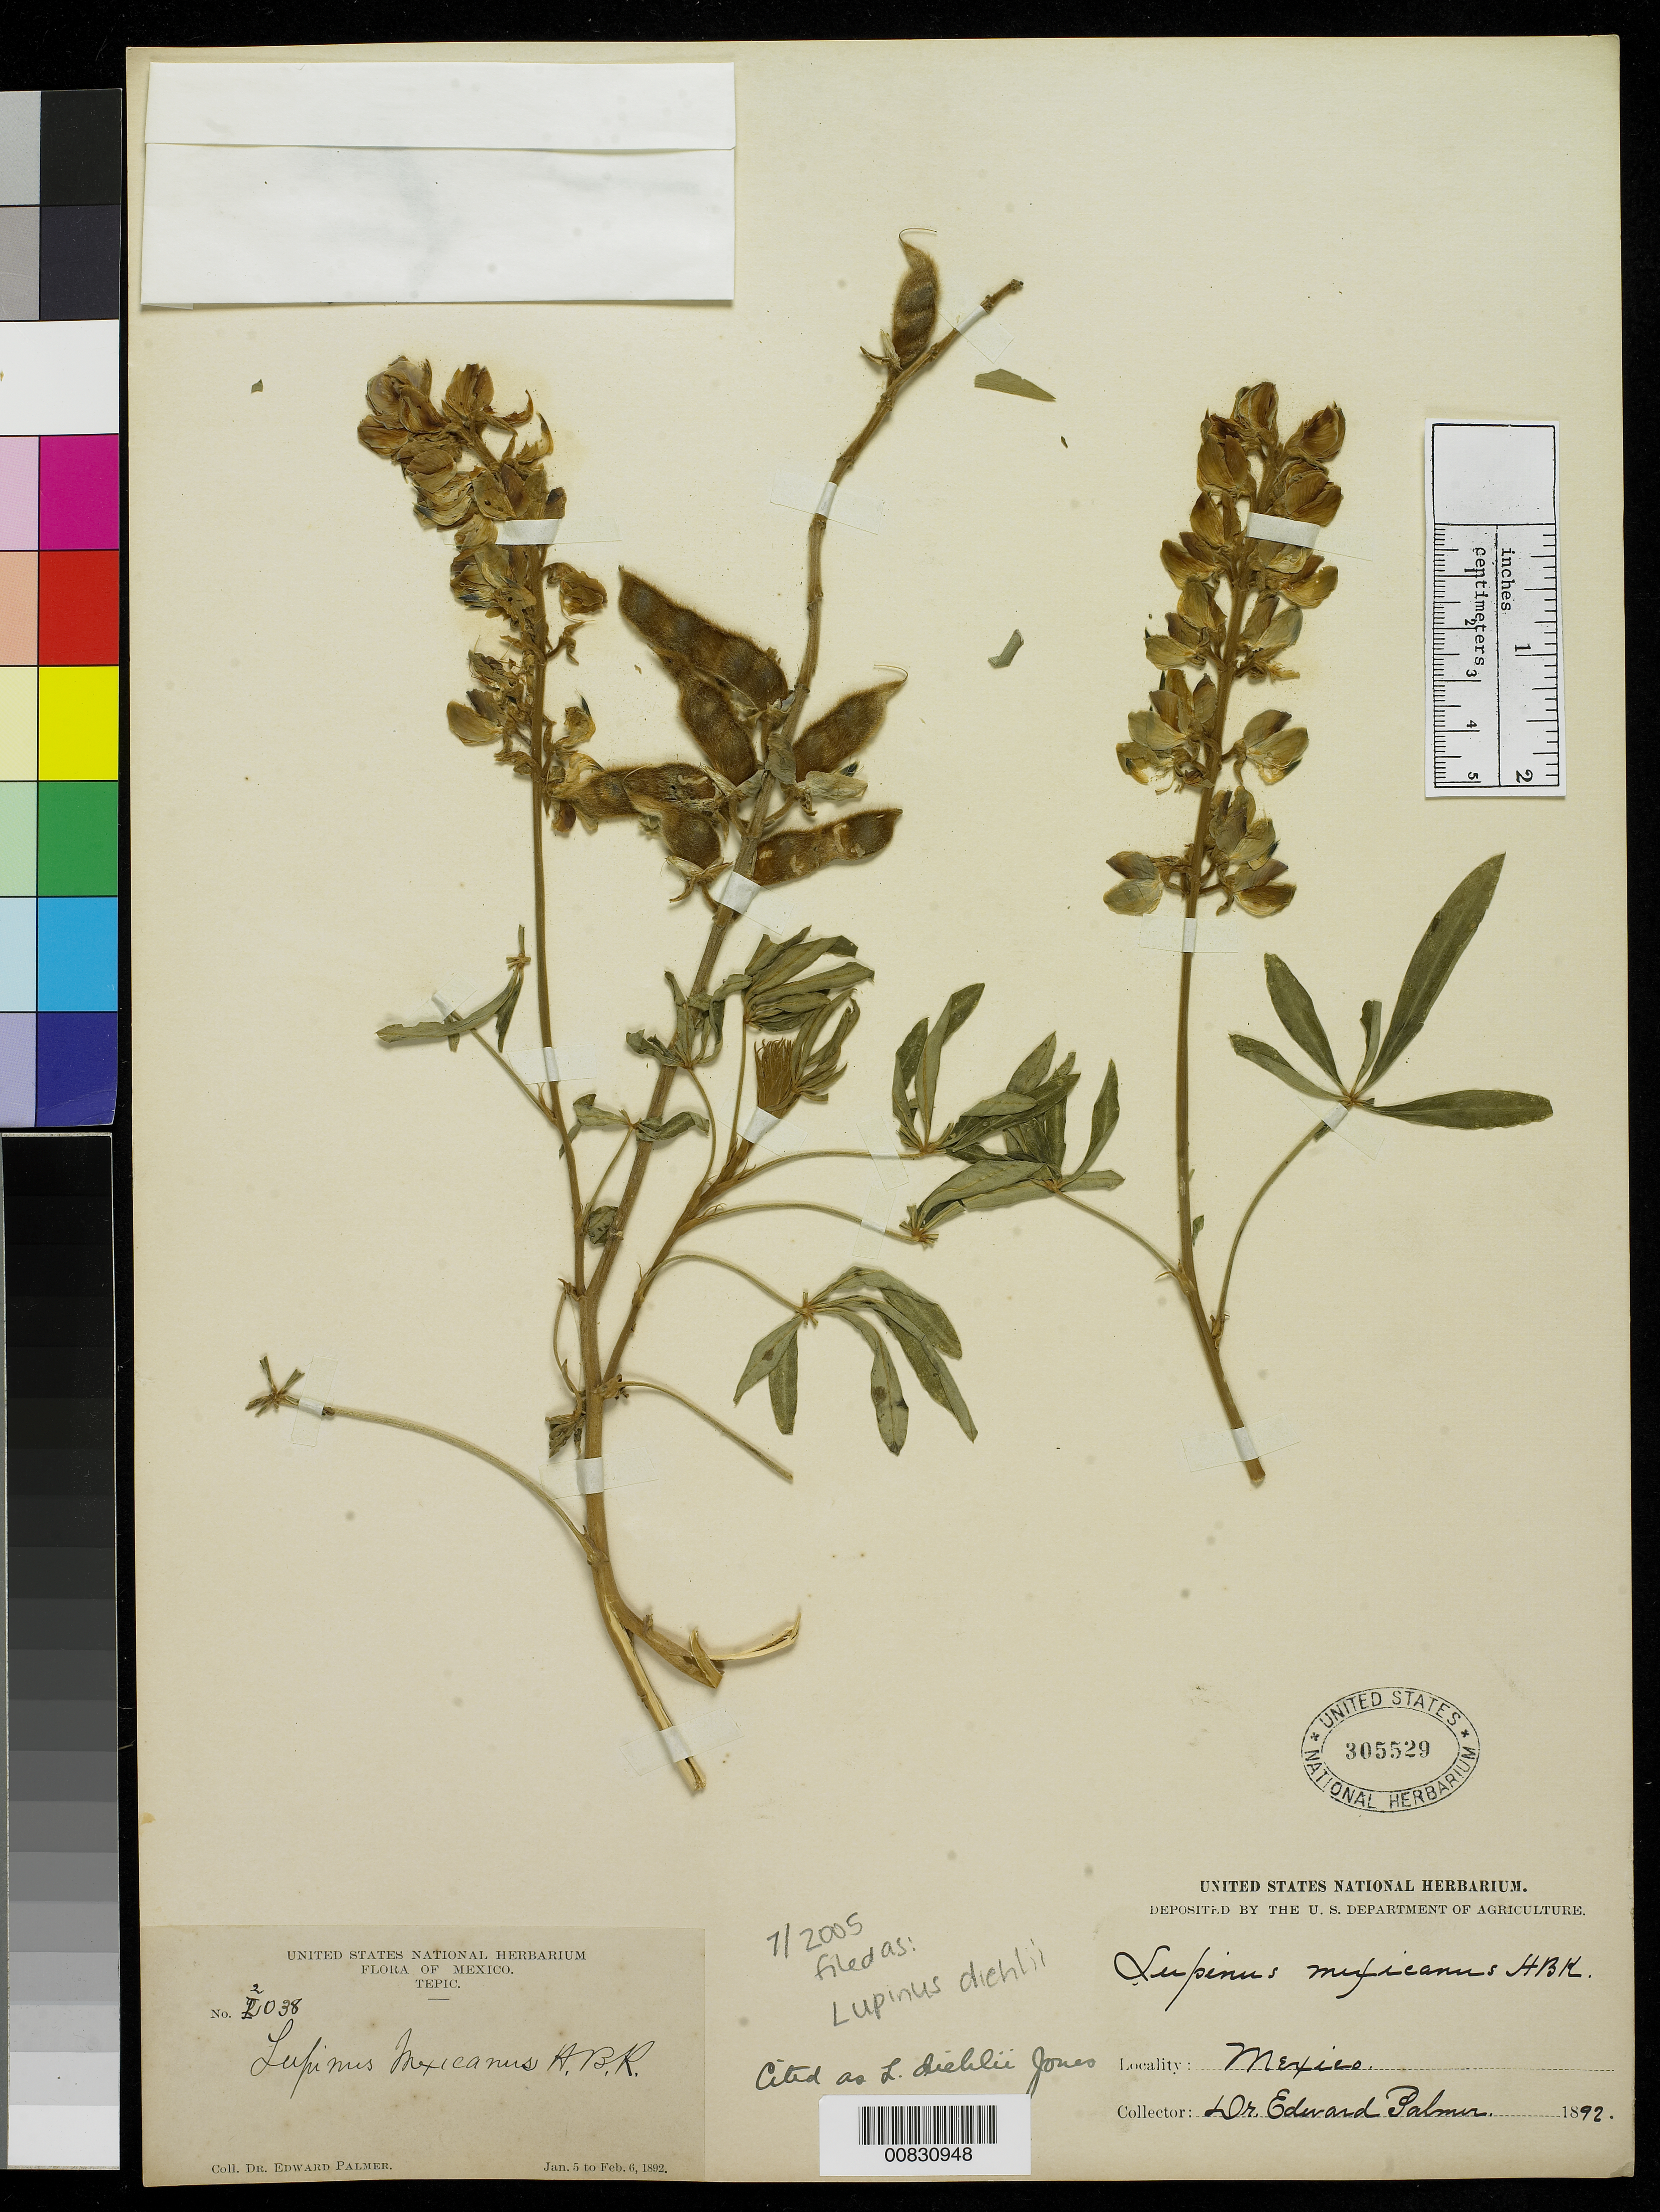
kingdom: Plantae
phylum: Tracheophyta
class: Magnoliopsida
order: Fabales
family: Fabaceae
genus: Lupinus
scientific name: Lupinus diehlii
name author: M.E. Jones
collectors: E. Palmer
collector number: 2038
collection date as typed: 05 Jan 1892 to 06 Feb 1892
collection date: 1892-01-05/1892-02-06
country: Mexico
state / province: Nayarit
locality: Tepic, Nayarit.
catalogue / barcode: US 305529